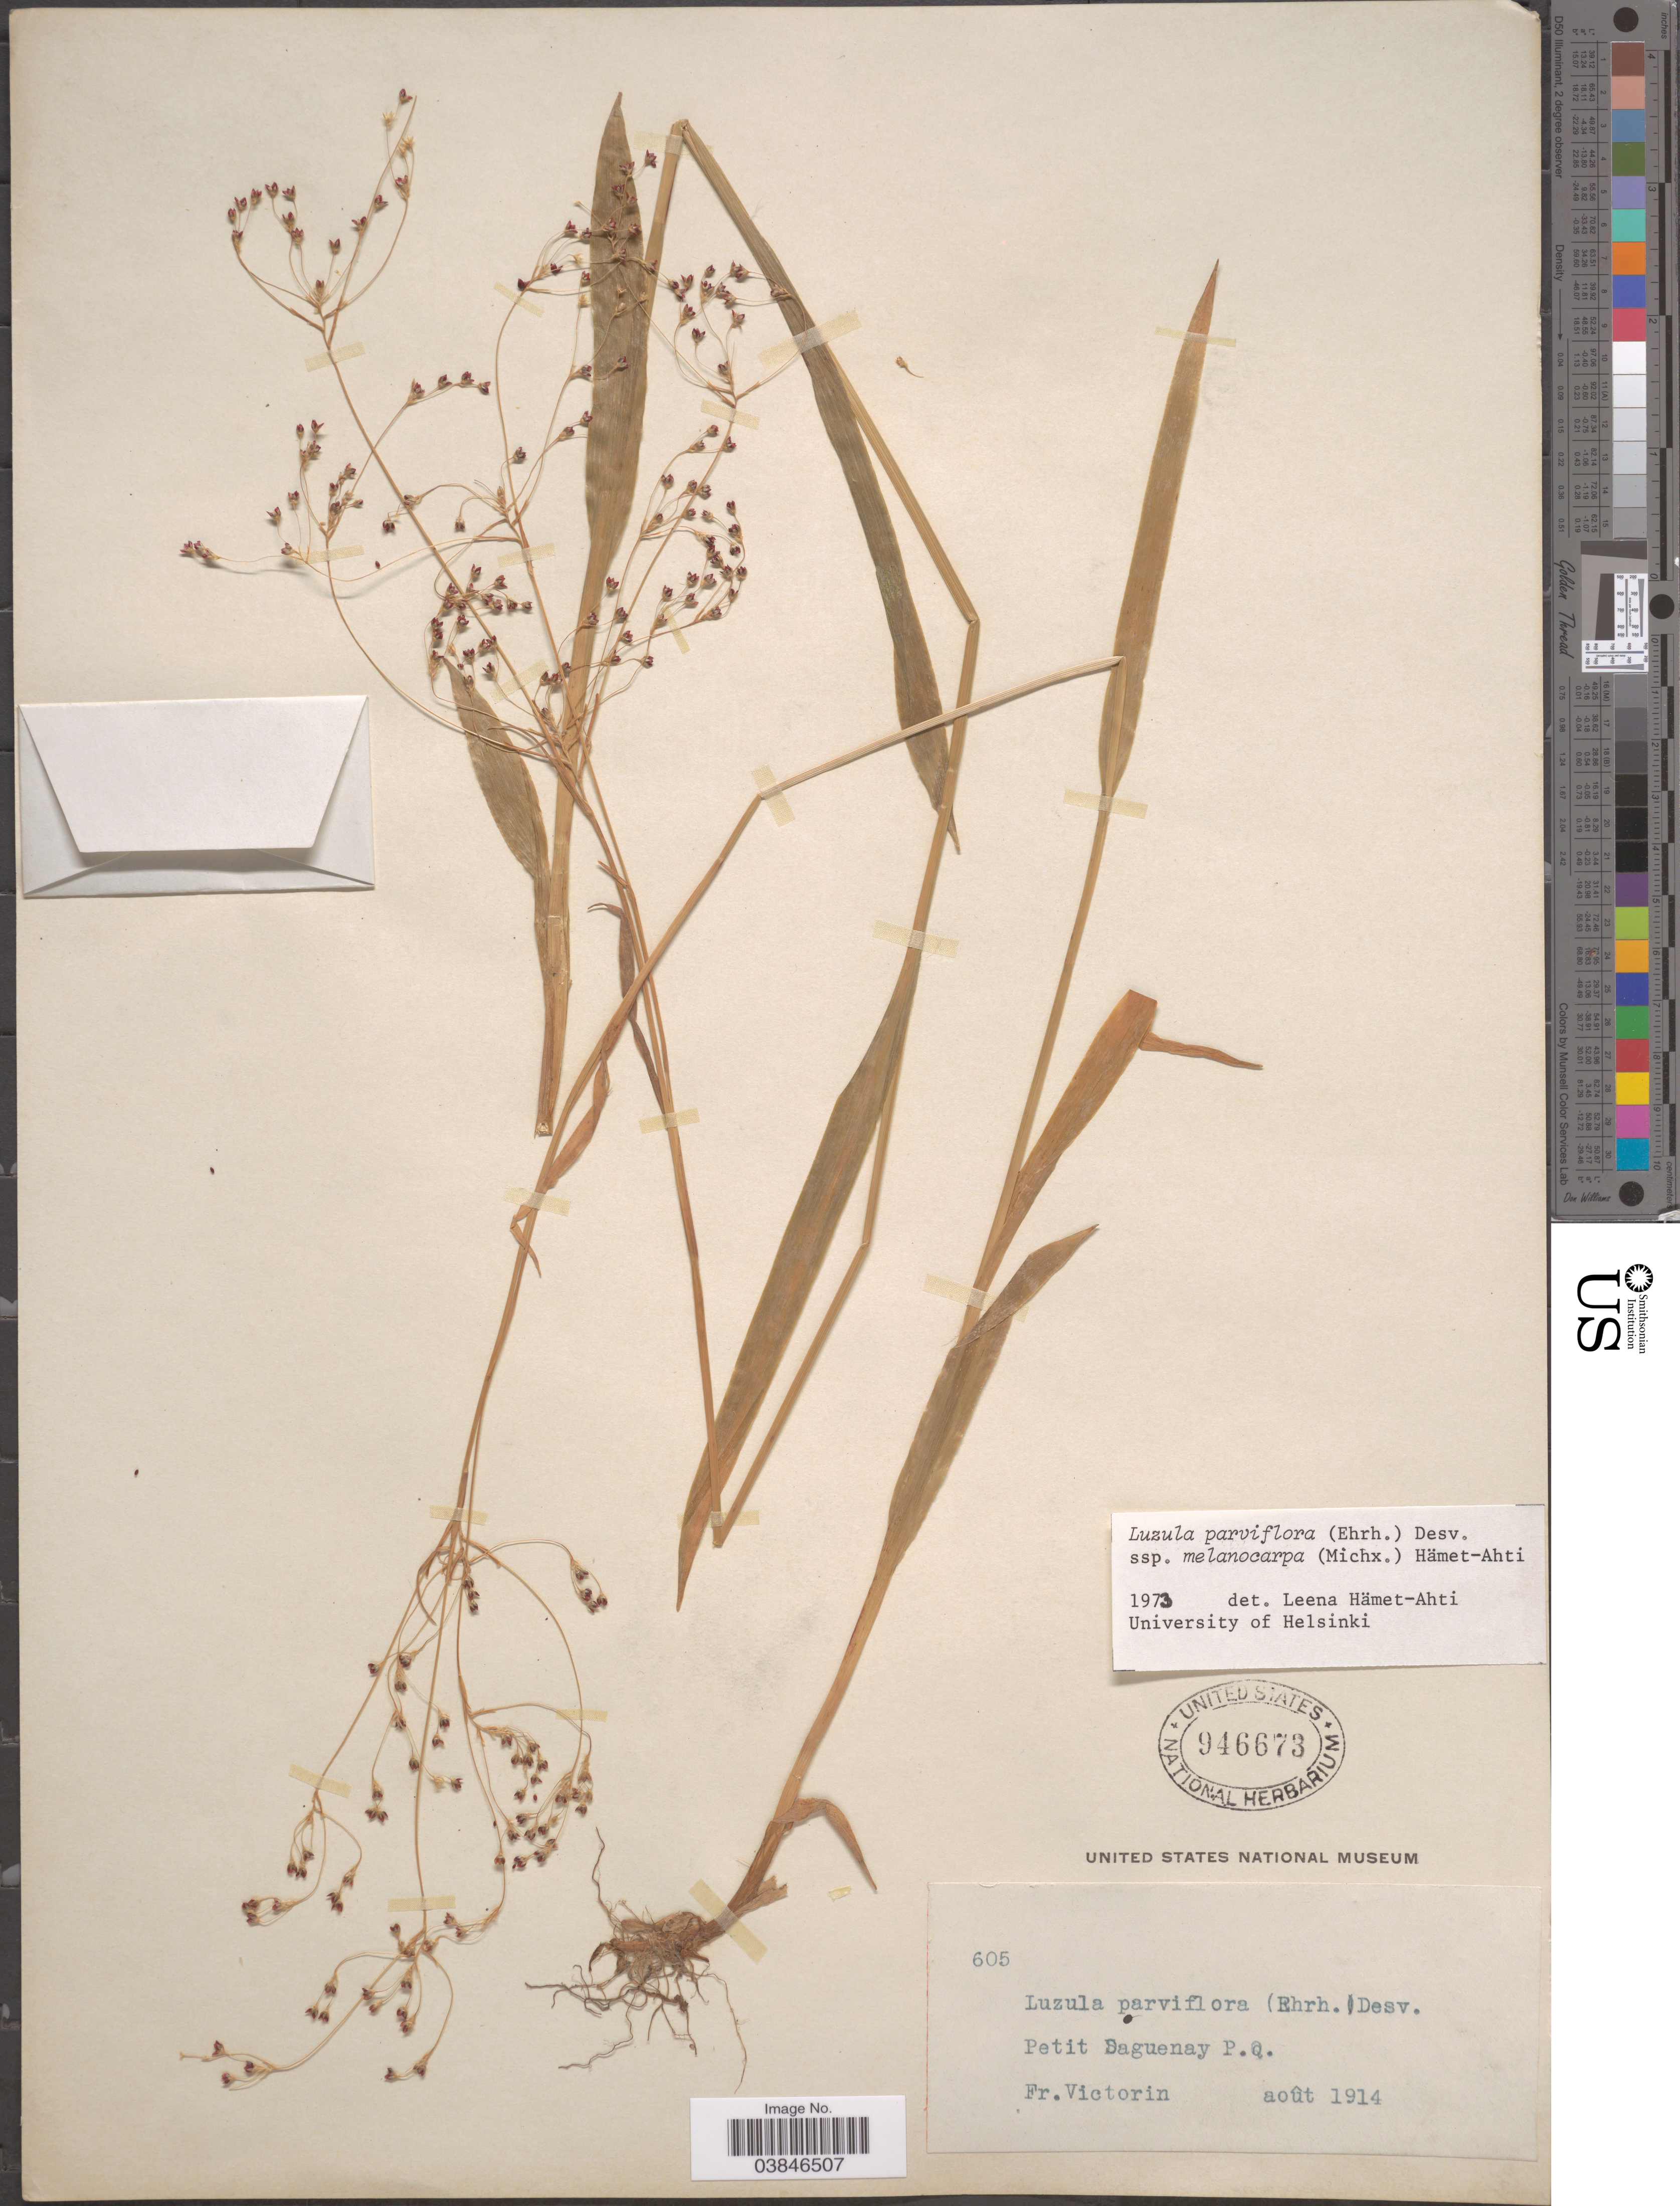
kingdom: Plantae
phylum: Tracheophyta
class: Liliopsida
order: Poales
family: Juncaceae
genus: Luzula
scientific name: Luzula parviflora subsp. melanocarpa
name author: Desv.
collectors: B. Victorin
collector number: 605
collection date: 1914-08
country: Canada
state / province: Quebec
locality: Petit Saguenay P. Q.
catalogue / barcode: US 946673